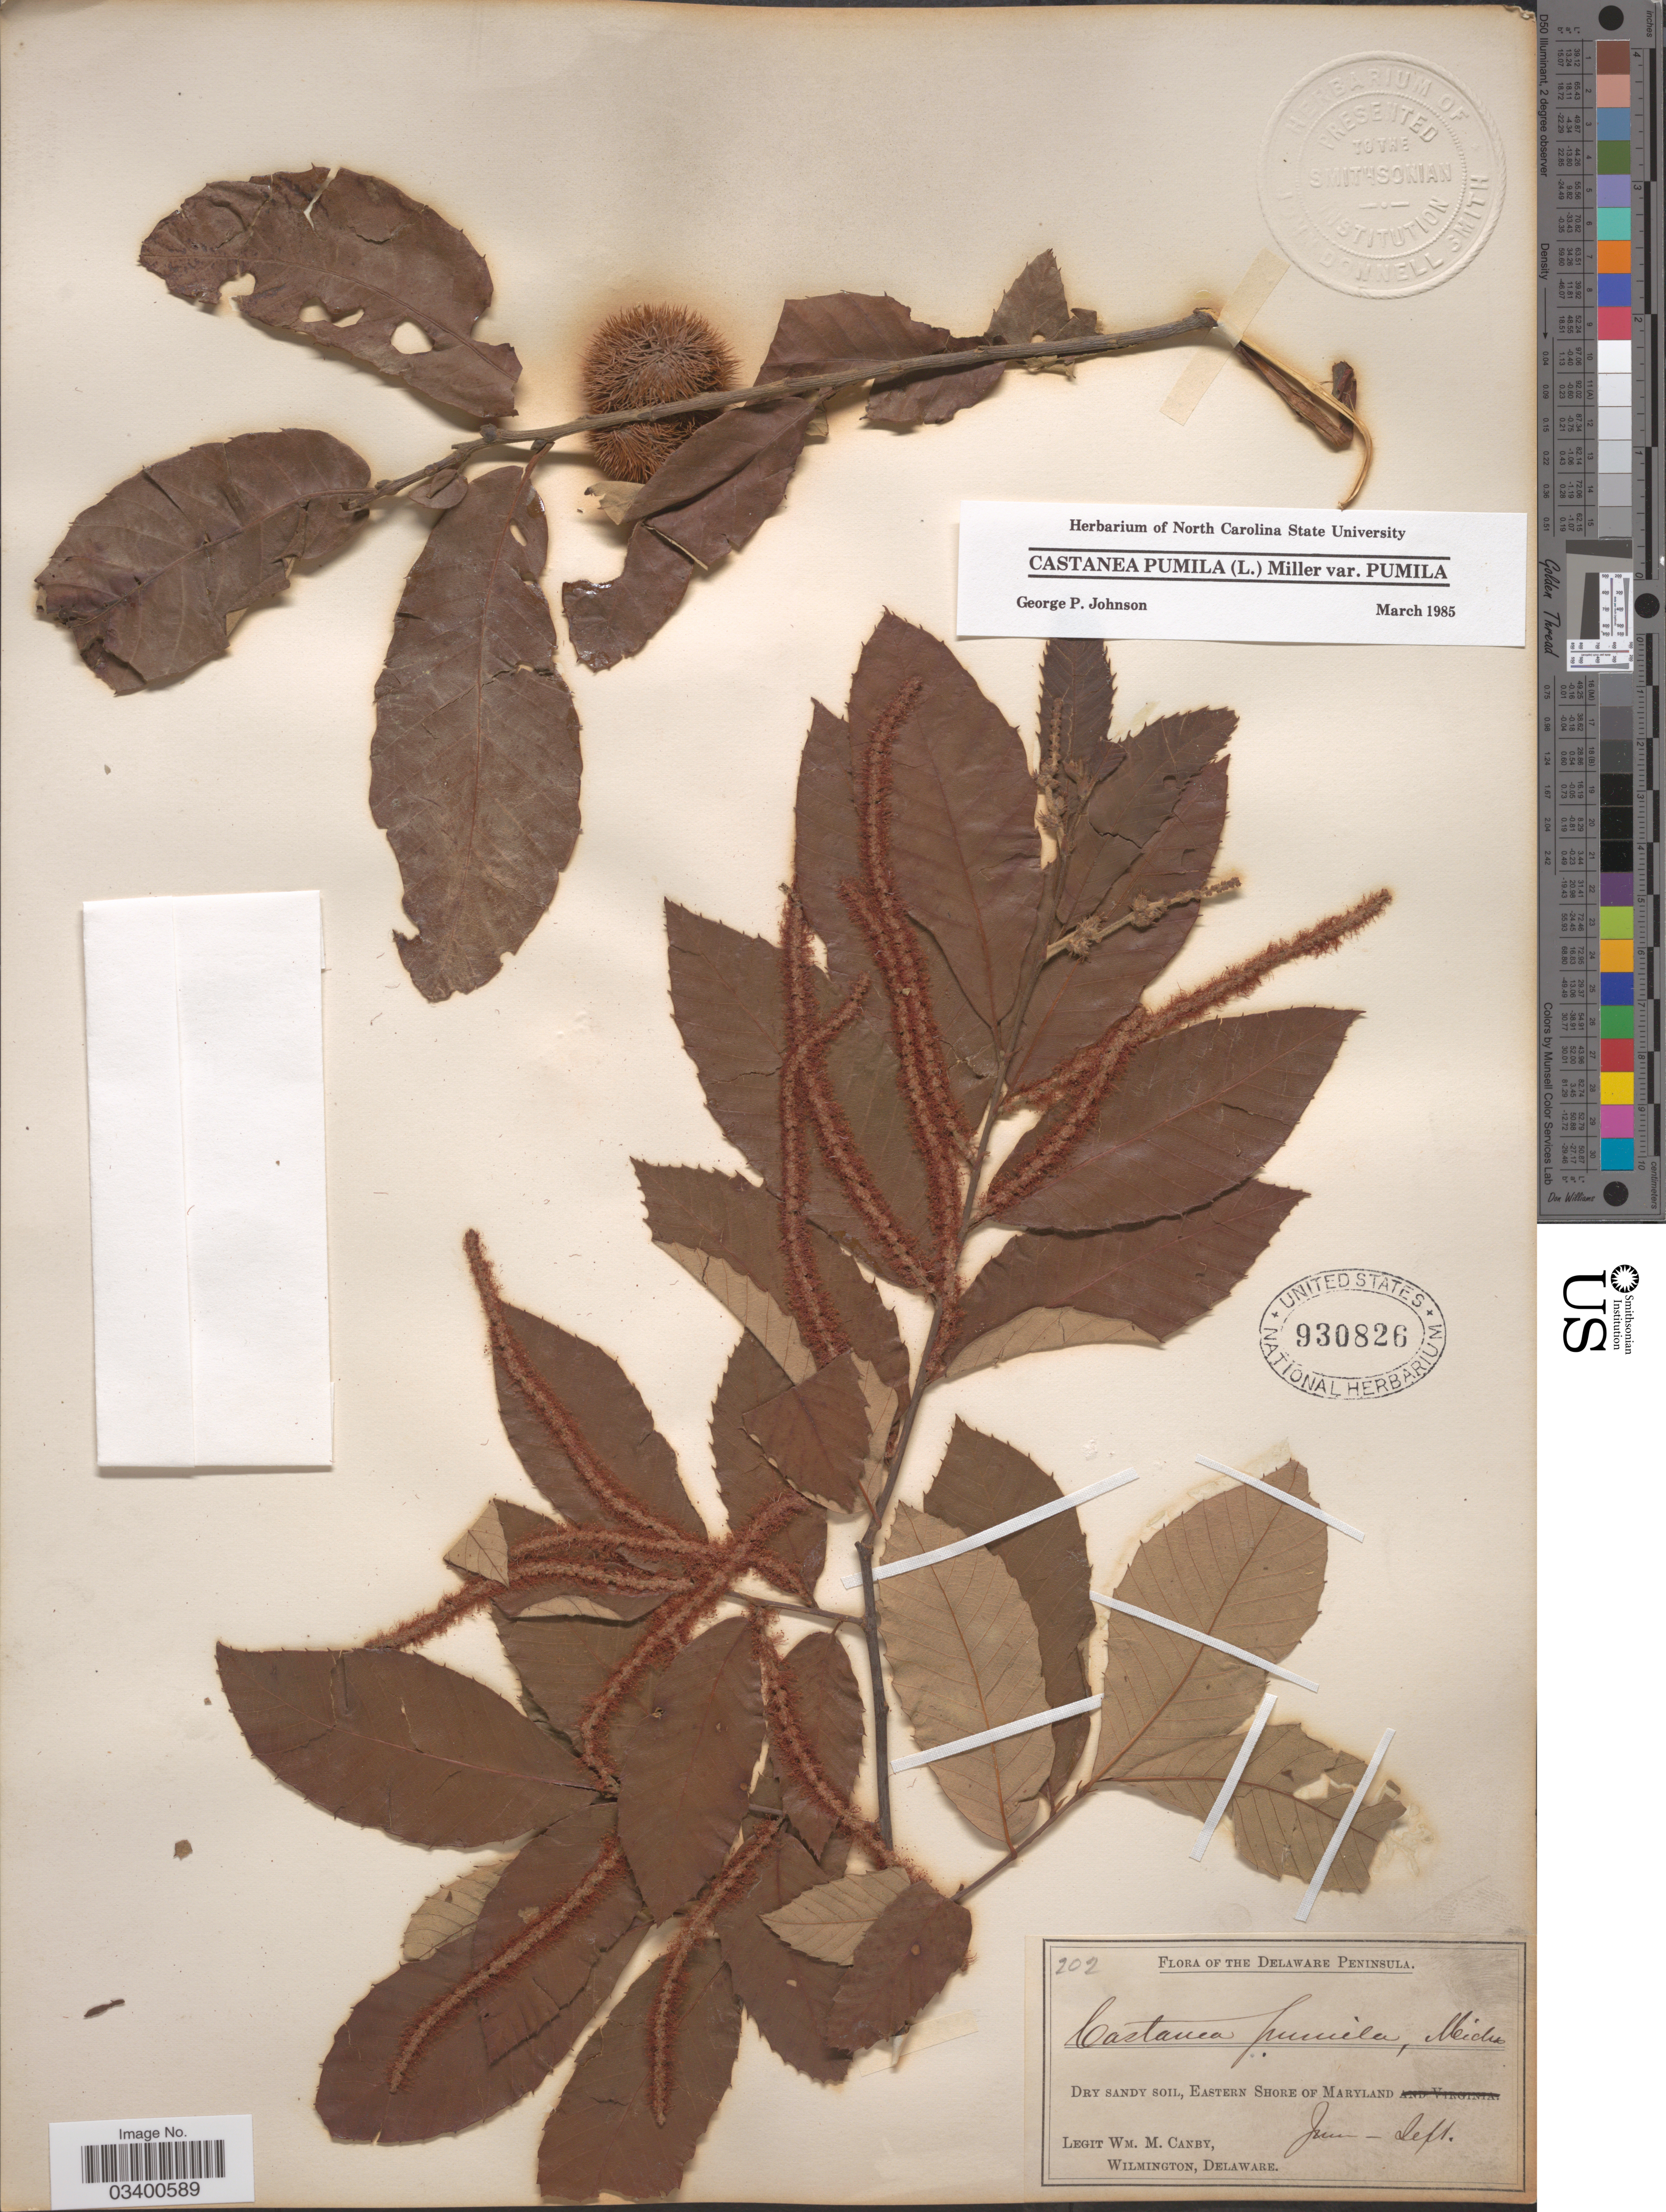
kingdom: Plantae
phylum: Tracheophyta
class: Magnoliopsida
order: Fagales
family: Fagaceae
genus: Castanea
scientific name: Castanea pumila var. pumila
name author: (L.) Mill.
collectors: W. M. Canby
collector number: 202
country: United States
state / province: Maryland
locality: The Delaware Peninsula. Eastern Shore of Maryland.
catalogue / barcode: US 930826